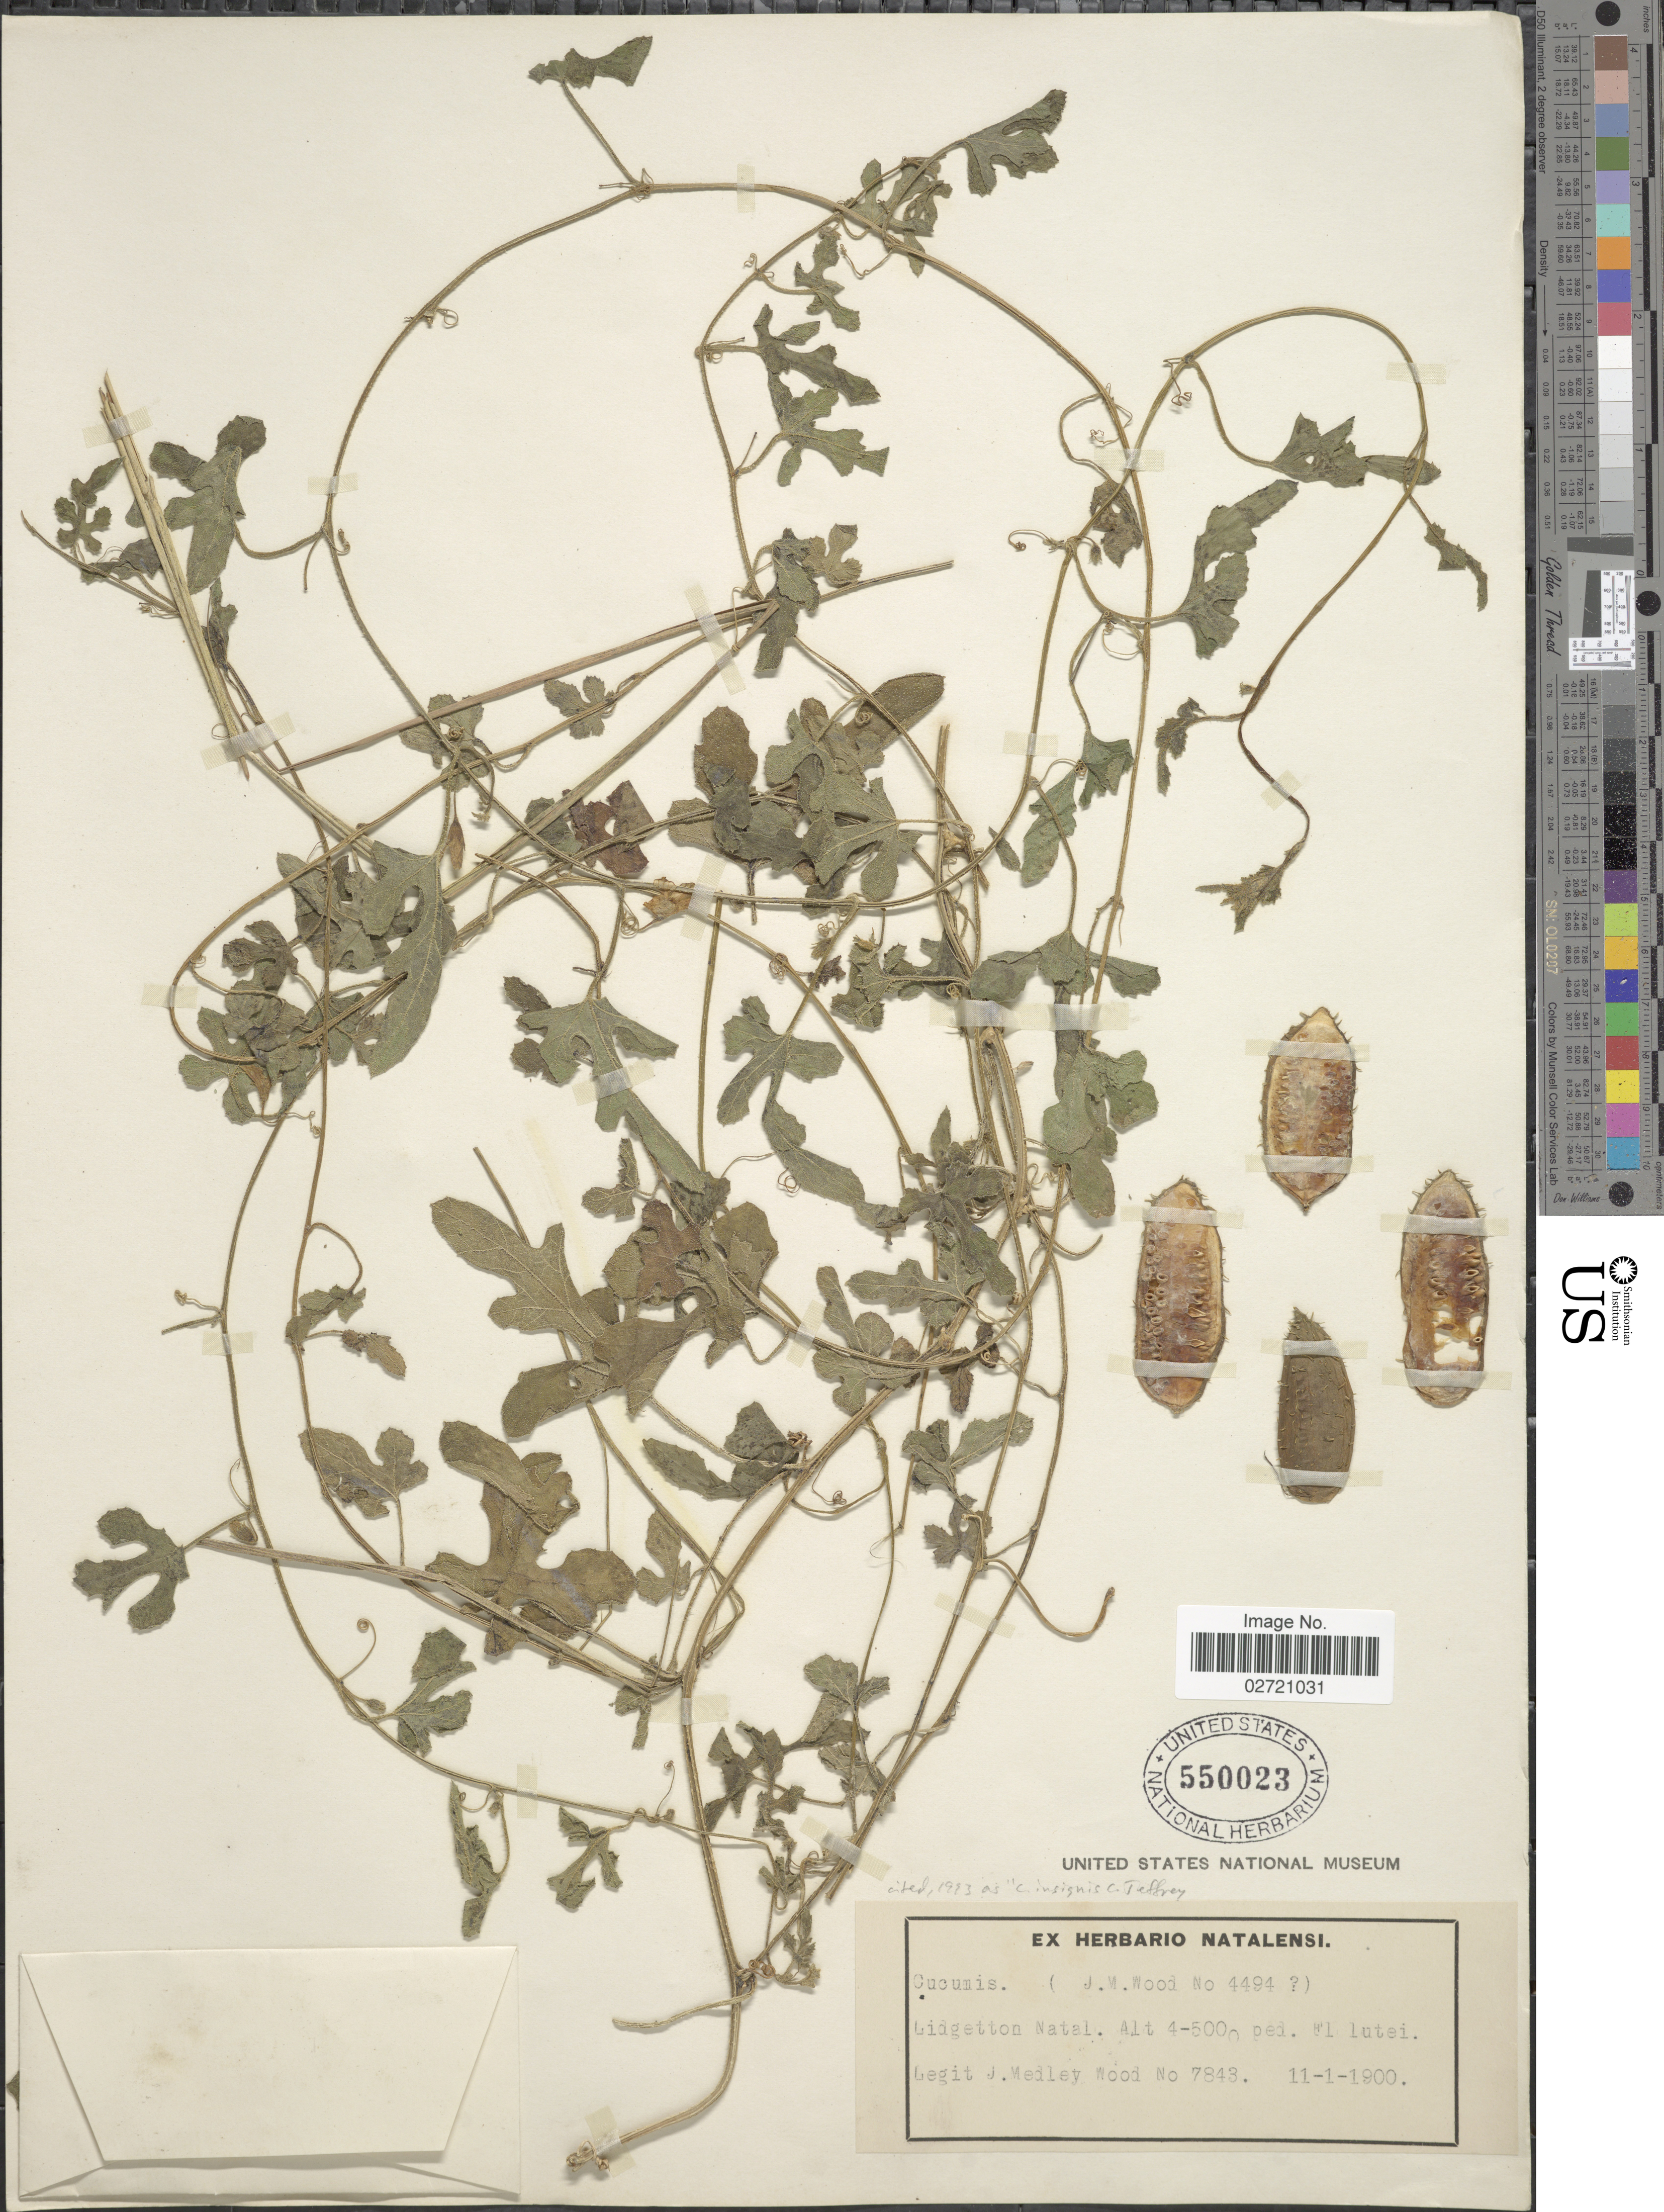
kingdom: Plantae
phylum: Tracheophyta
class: Magnoliopsida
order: Cucurbitales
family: Cucurbitaceae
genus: Cucumis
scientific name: Cucumis sp.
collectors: J. Medley Wood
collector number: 7843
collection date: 1900-01-11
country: South Africa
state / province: KwaZulu-Natal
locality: Lidgetton Natal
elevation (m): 1219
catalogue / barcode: US 550023